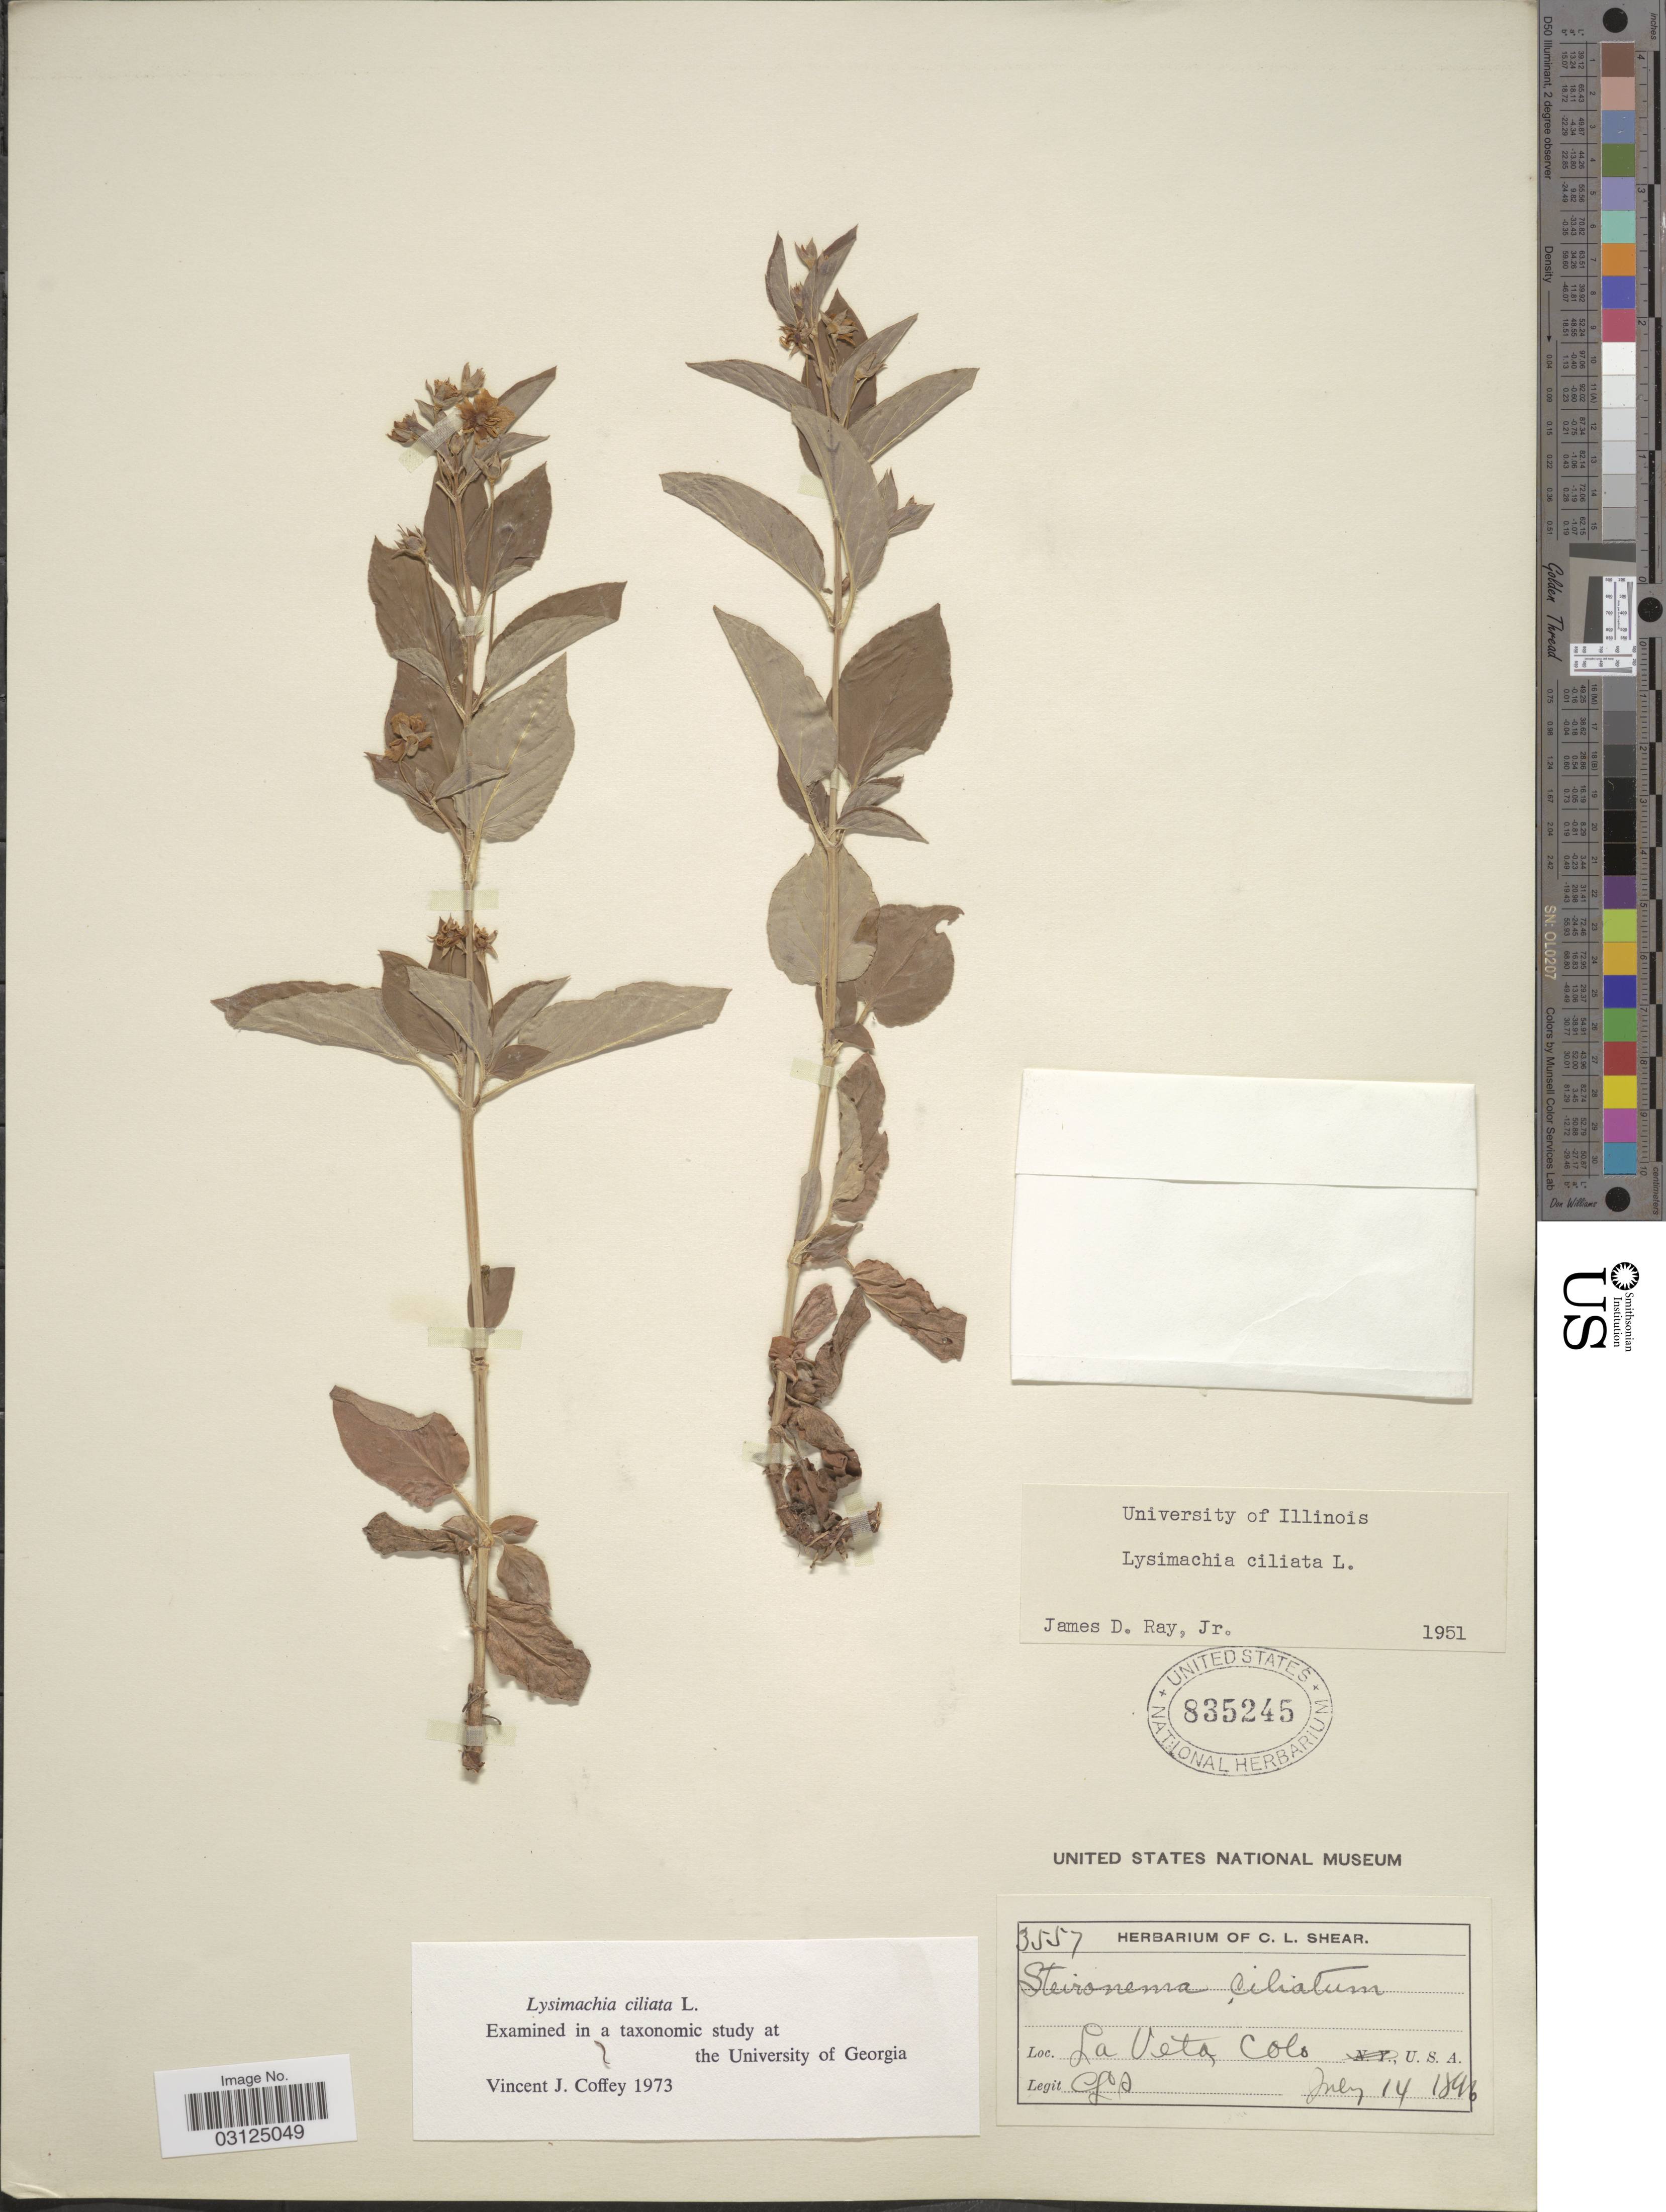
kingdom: Plantae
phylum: Tracheophyta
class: Magnoliopsida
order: Ericales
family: Primulaceae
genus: Lysimachia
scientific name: Lysimachia ciliata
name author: L.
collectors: C. L. Shear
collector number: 3557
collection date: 1846-07-14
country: United States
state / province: Colorado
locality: La Veta.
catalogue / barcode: US 835245